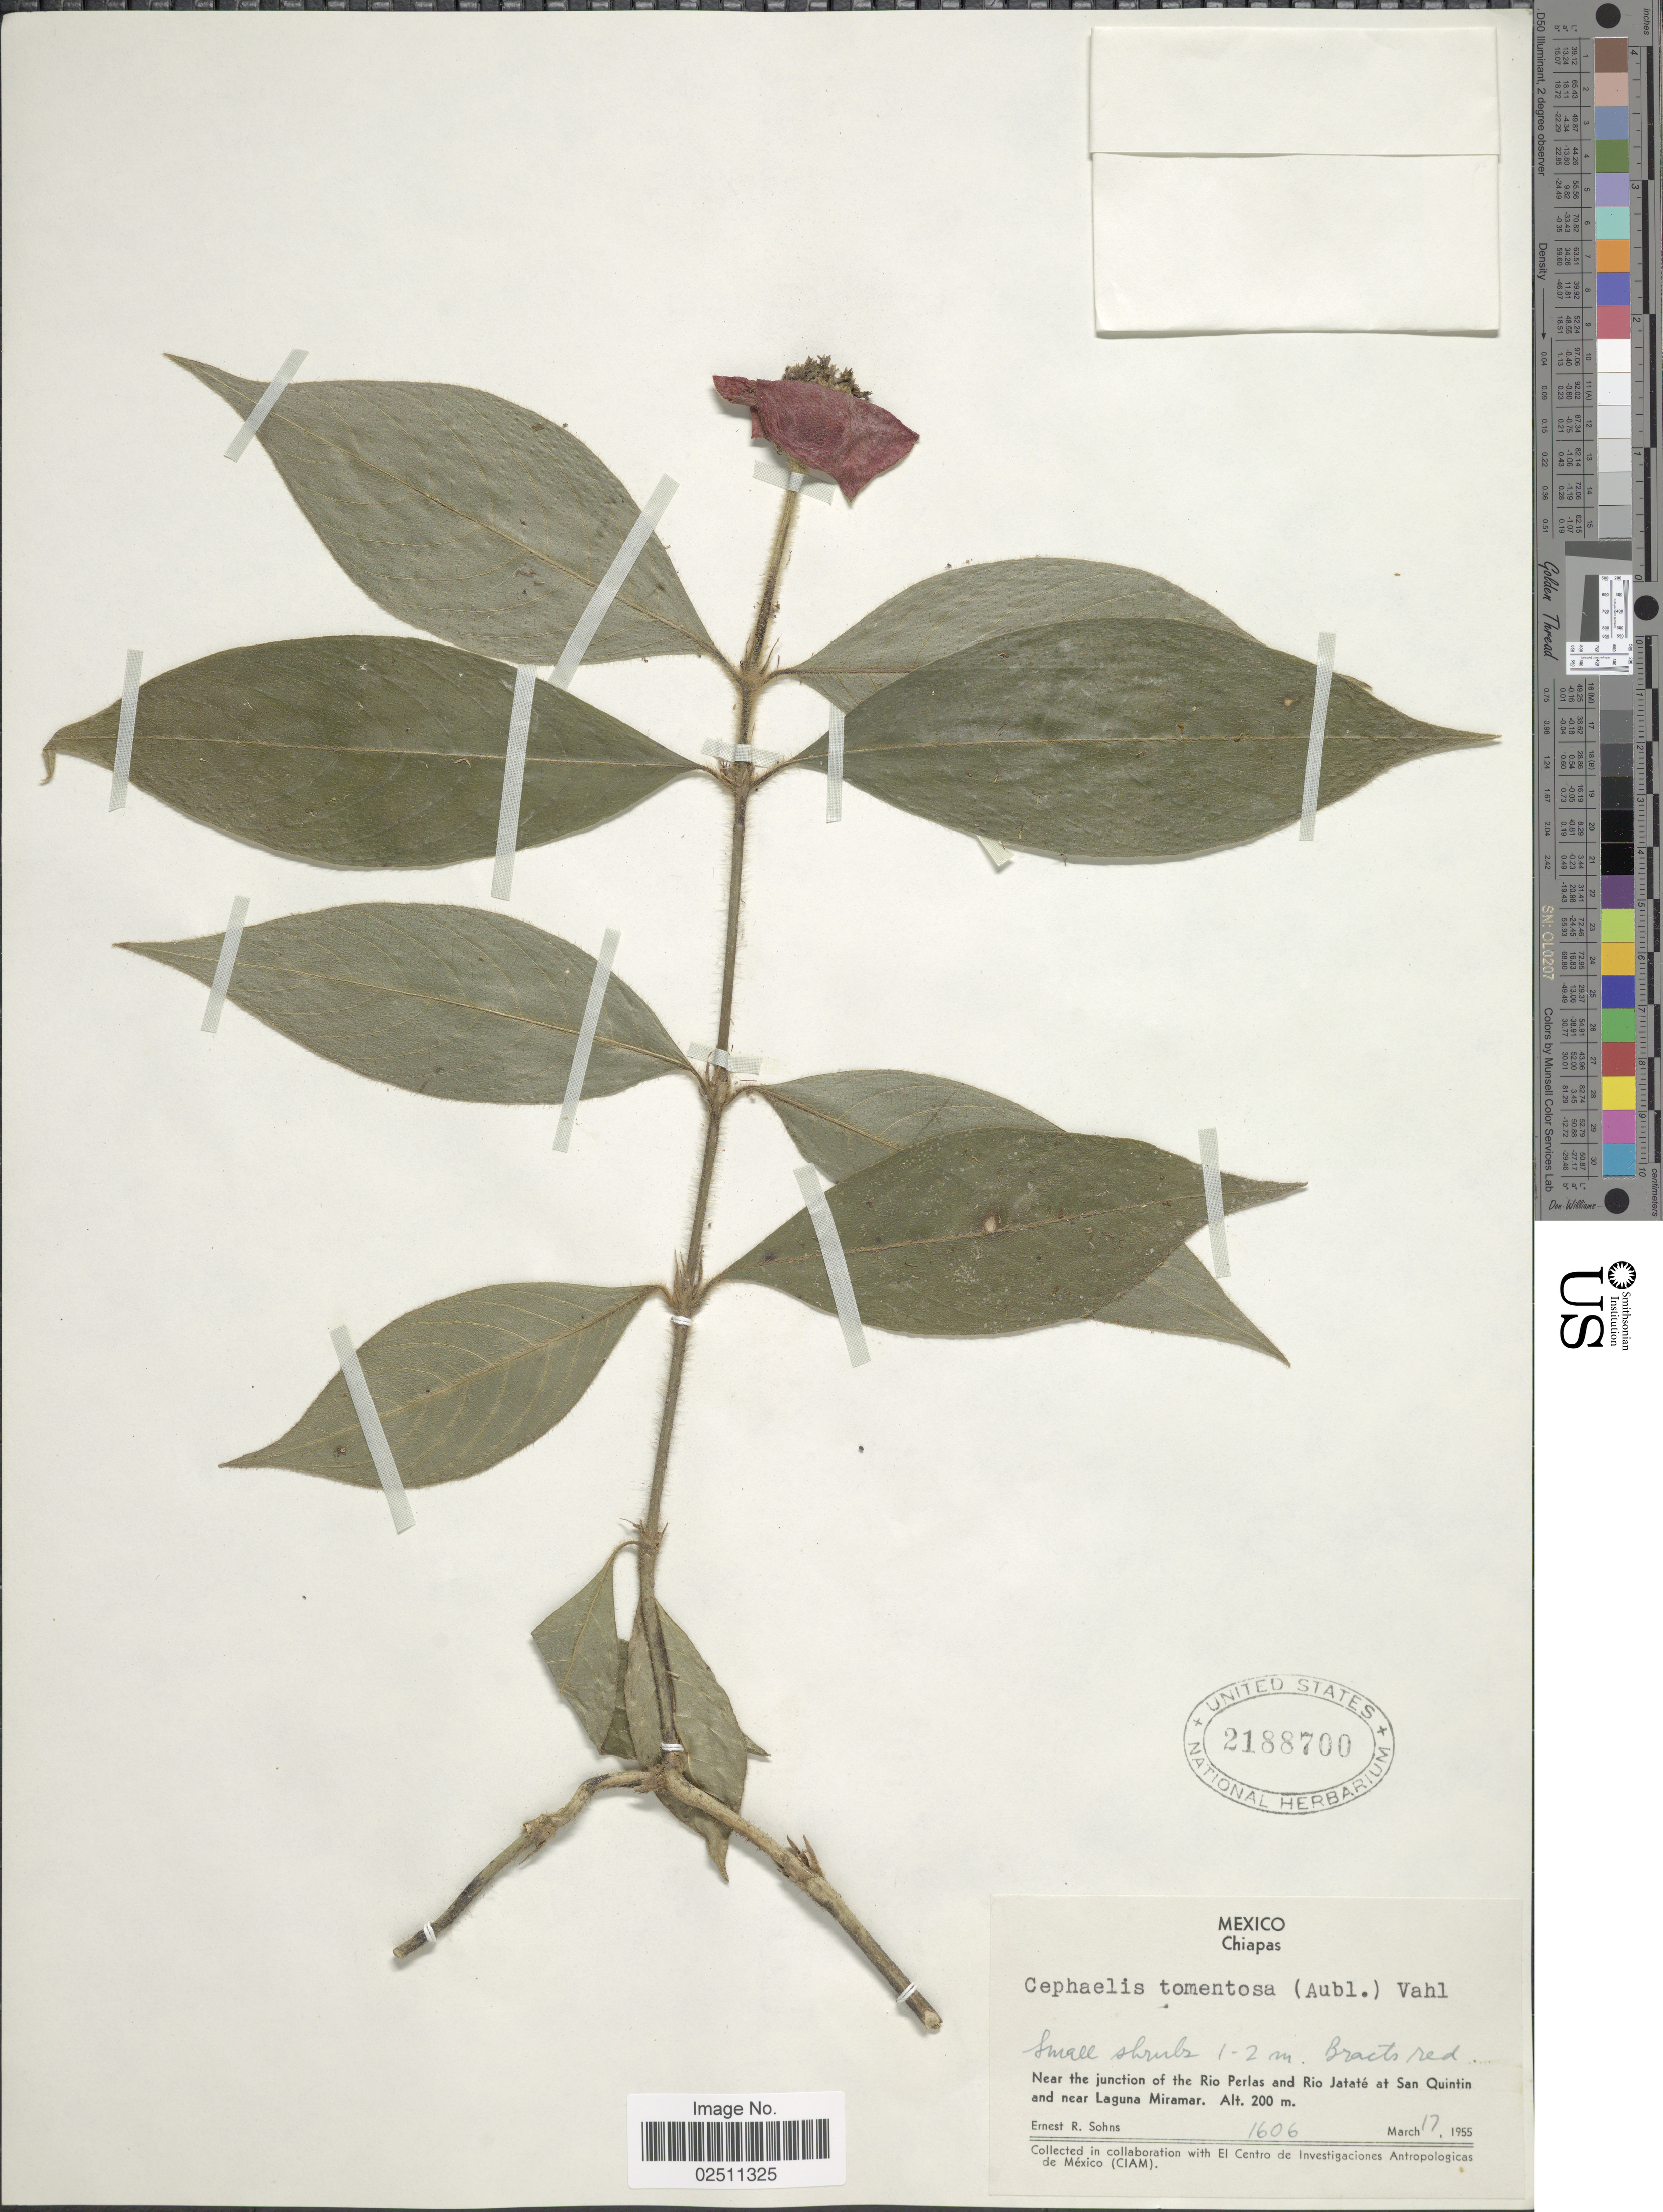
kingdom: Plantae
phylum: Tracheophyta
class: Magnoliopsida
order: Gentianales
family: Rubiaceae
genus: Psychotria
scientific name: Psychotria poeppigiana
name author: Müll. Arg.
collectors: E. R. Sohns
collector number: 1606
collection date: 1955-03-17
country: Mexico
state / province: Chiapas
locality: Near the junction of the Rio Perlas and Rio Jatate at San San Quintin and near Laguna Miramar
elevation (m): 200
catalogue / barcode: US 2188700